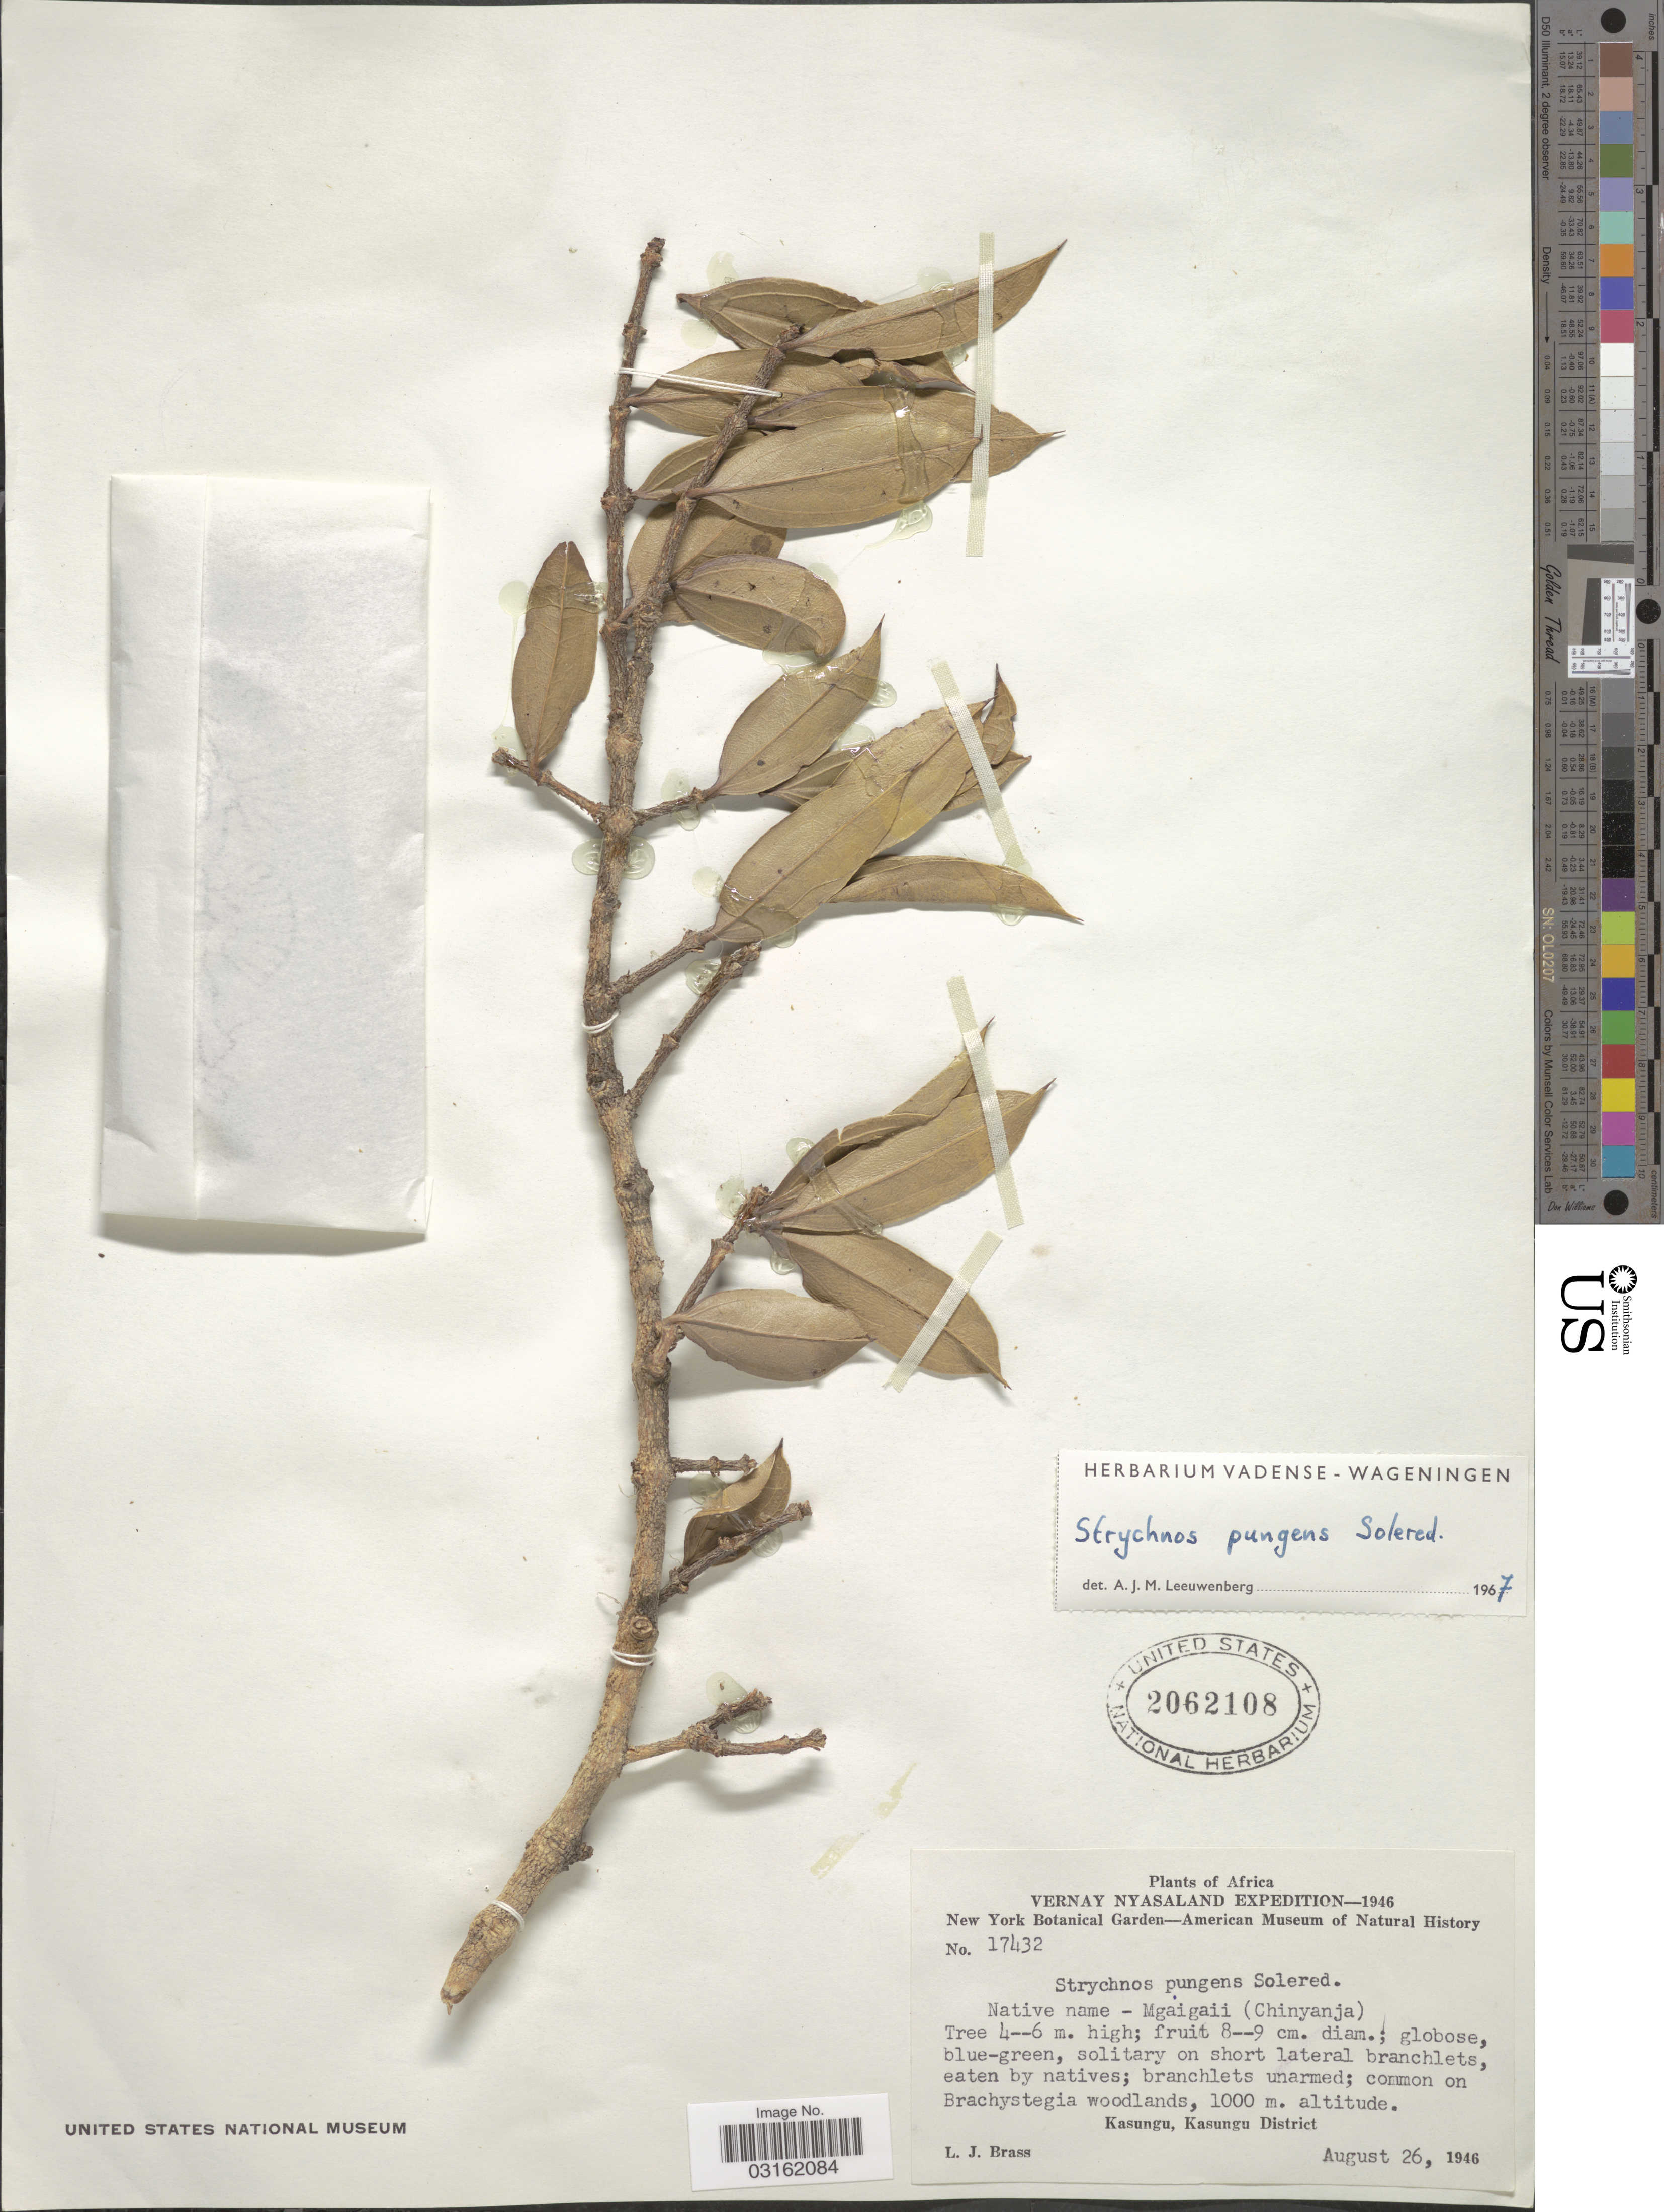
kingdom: Plantae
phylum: Tracheophyta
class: Magnoliopsida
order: Gentianales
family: Loganiaceae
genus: Strychnos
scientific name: Strychnos pungens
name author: Soler.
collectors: L. J. Brass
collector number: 17432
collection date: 1946-08-26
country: Malawi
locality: Vernay Nyasaland, Kasungu, Kasungu District.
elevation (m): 1000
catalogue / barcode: US 2062108